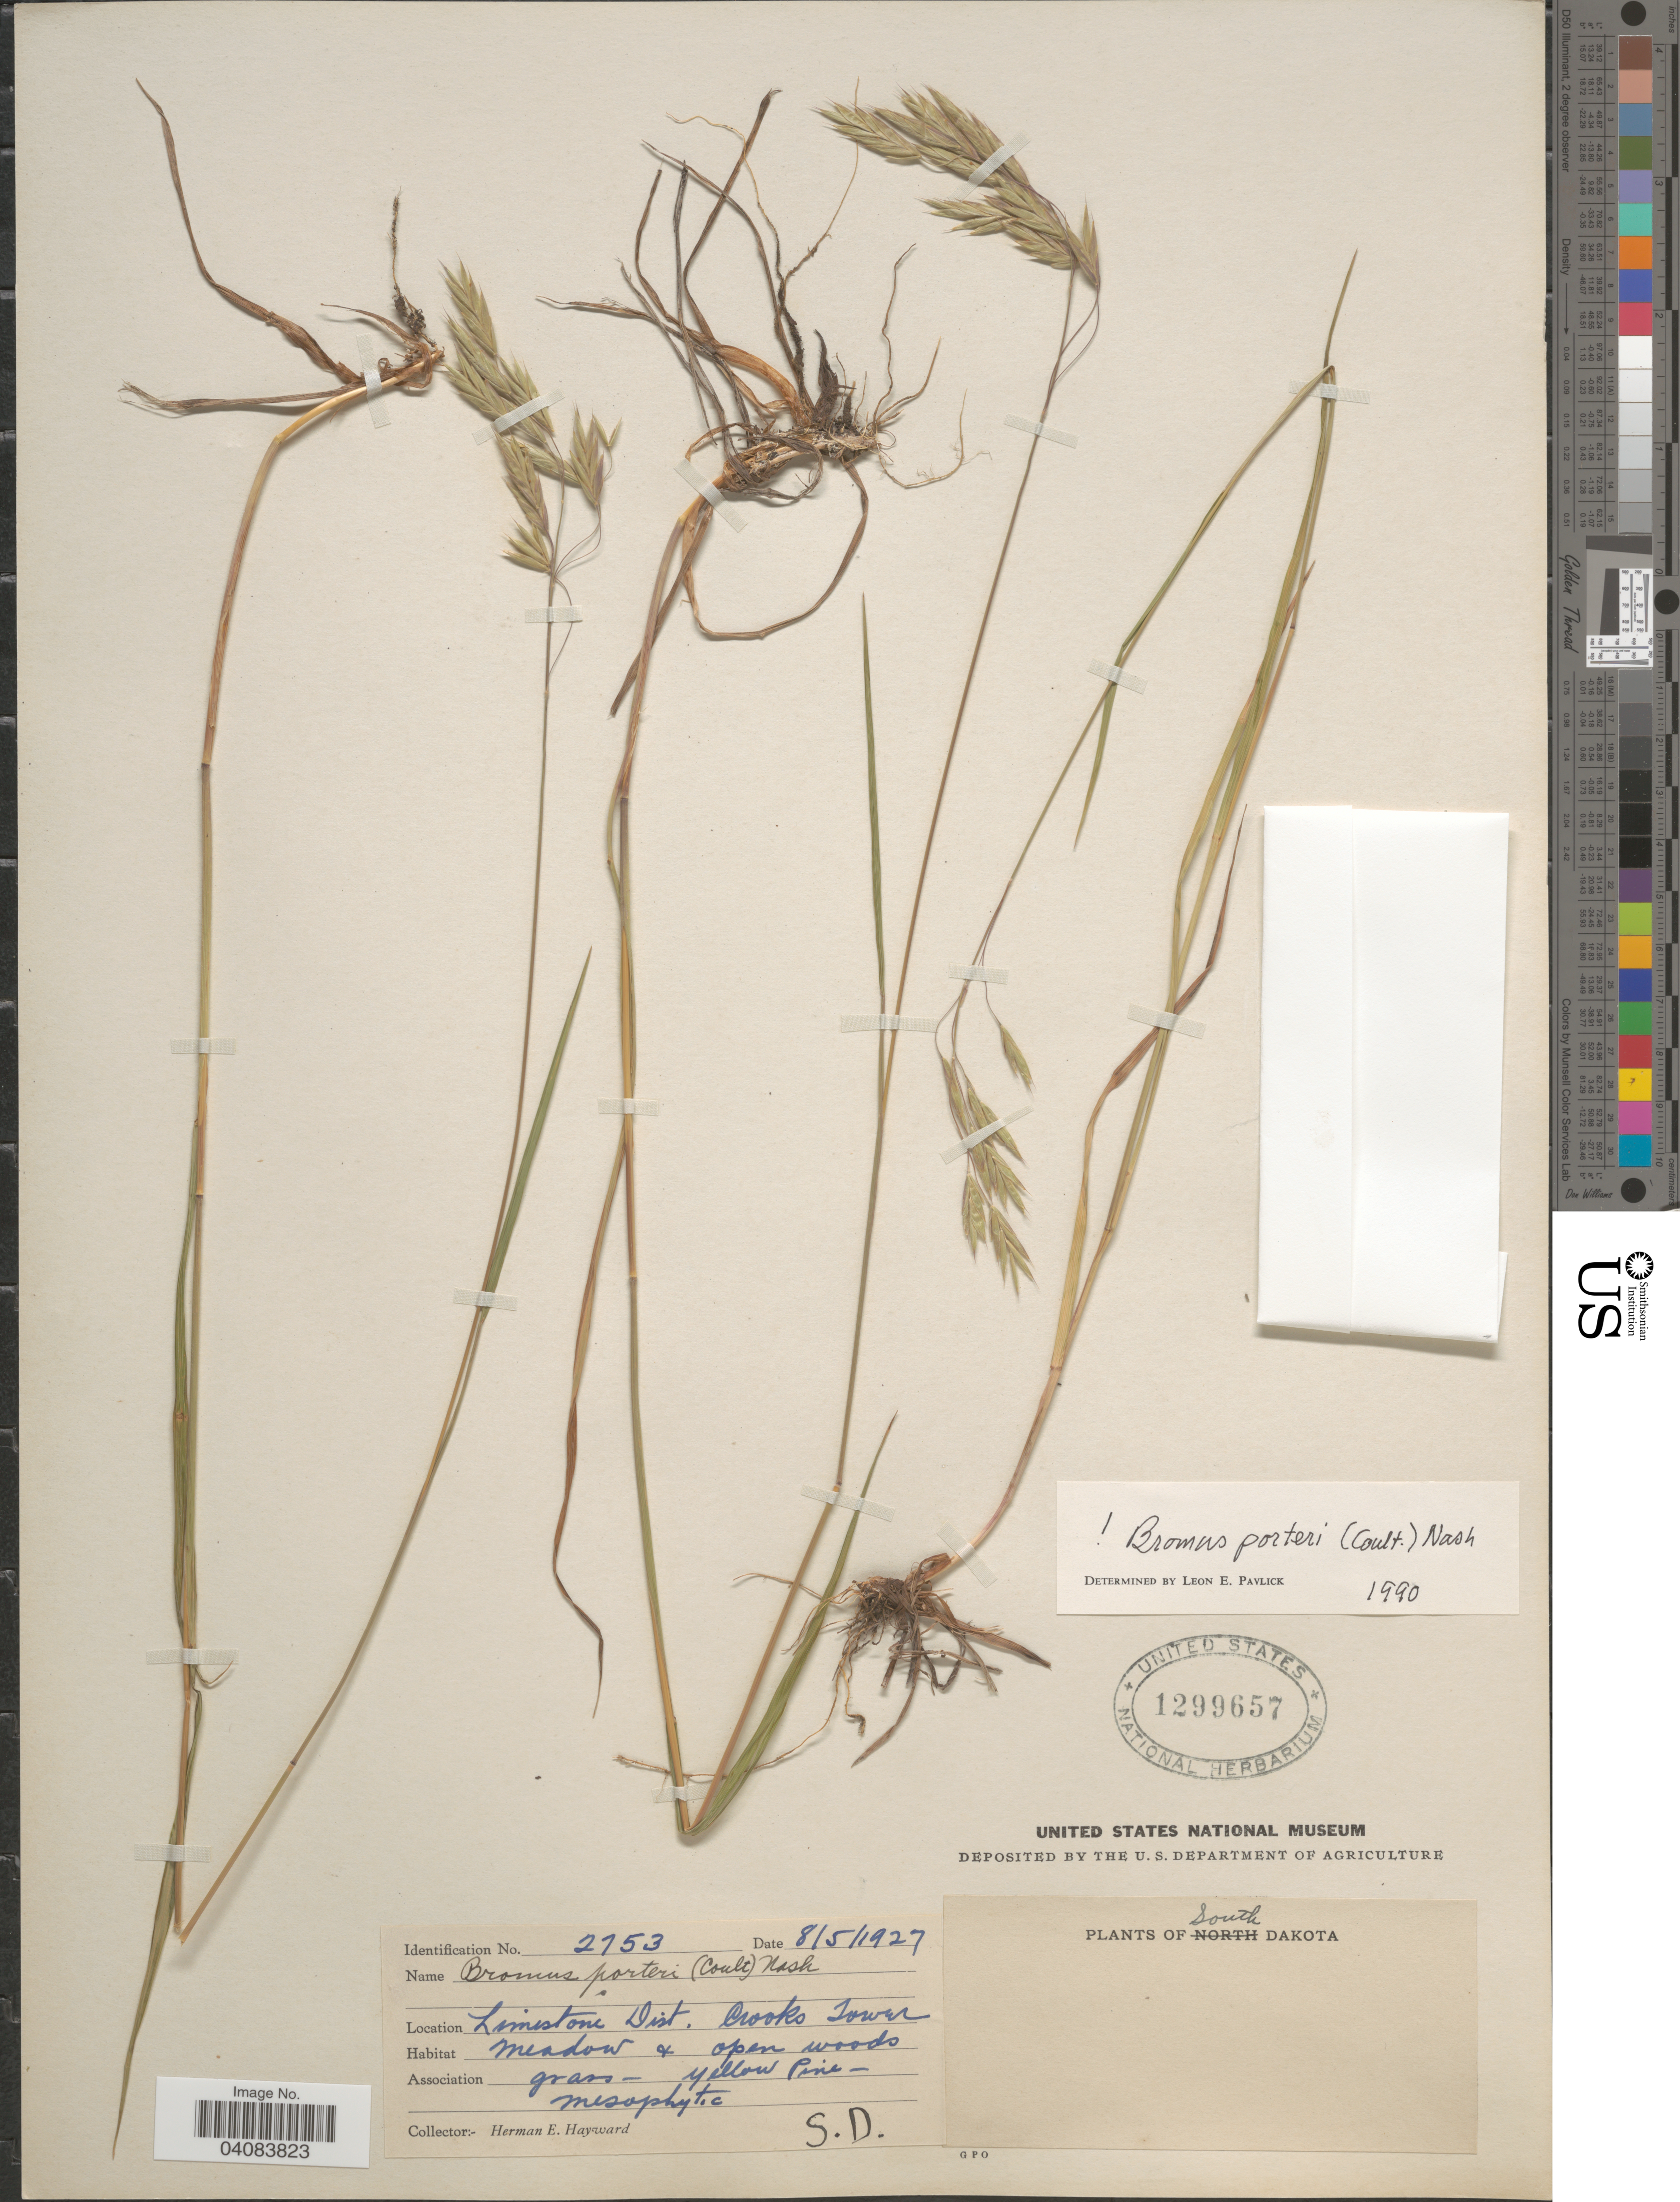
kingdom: Plantae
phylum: Tracheophyta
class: Liliopsida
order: Poales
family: Poaceae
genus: Bromus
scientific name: Bromus porteri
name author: (J.M. Coult.) Nash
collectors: H. Hayward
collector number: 2753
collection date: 1927-08-05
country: United States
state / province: South Dakota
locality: Limestone Dist. Crooks Tower. Meadow & open woods.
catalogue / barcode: US 1299657